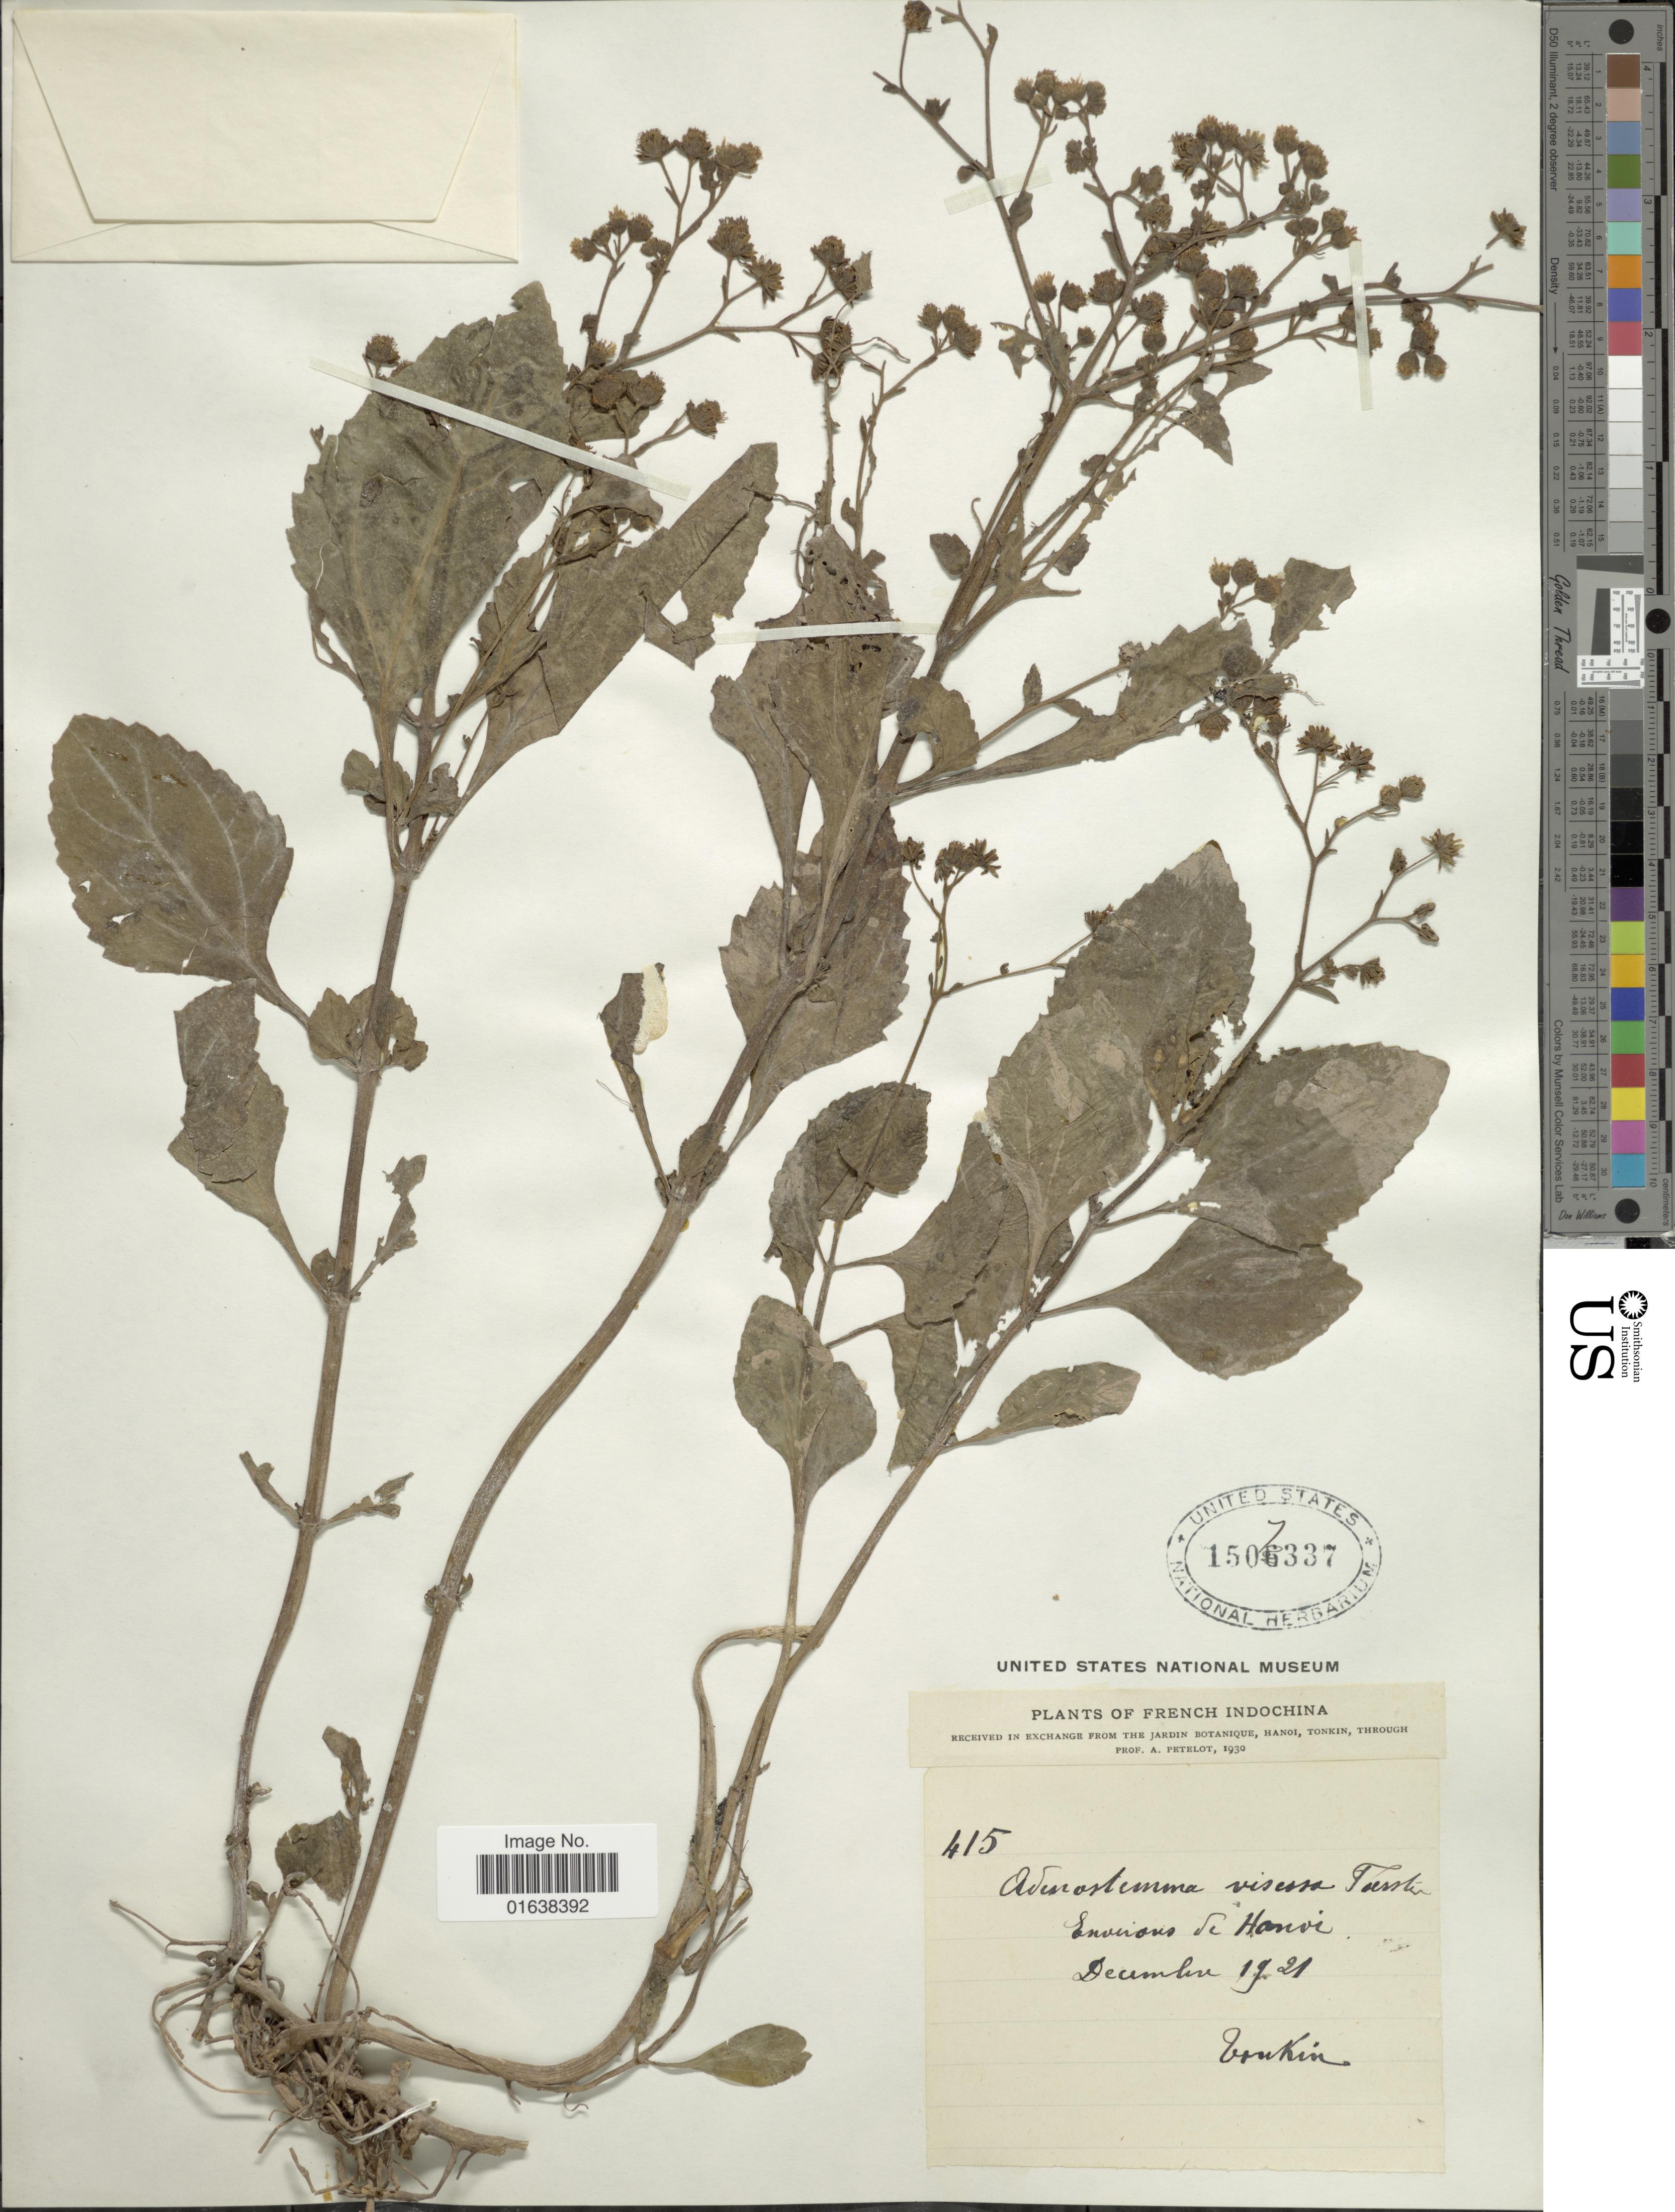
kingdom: Plantae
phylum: Tracheophyta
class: Magnoliopsida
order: Asterales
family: Asteraceae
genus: Adenostemma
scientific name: Adenostemma lavenia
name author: (L.) Kuntze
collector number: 415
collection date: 1921-12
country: Vietnam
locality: French Indochina. Environs de Hanoi, Tonkin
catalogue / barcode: US 1507337